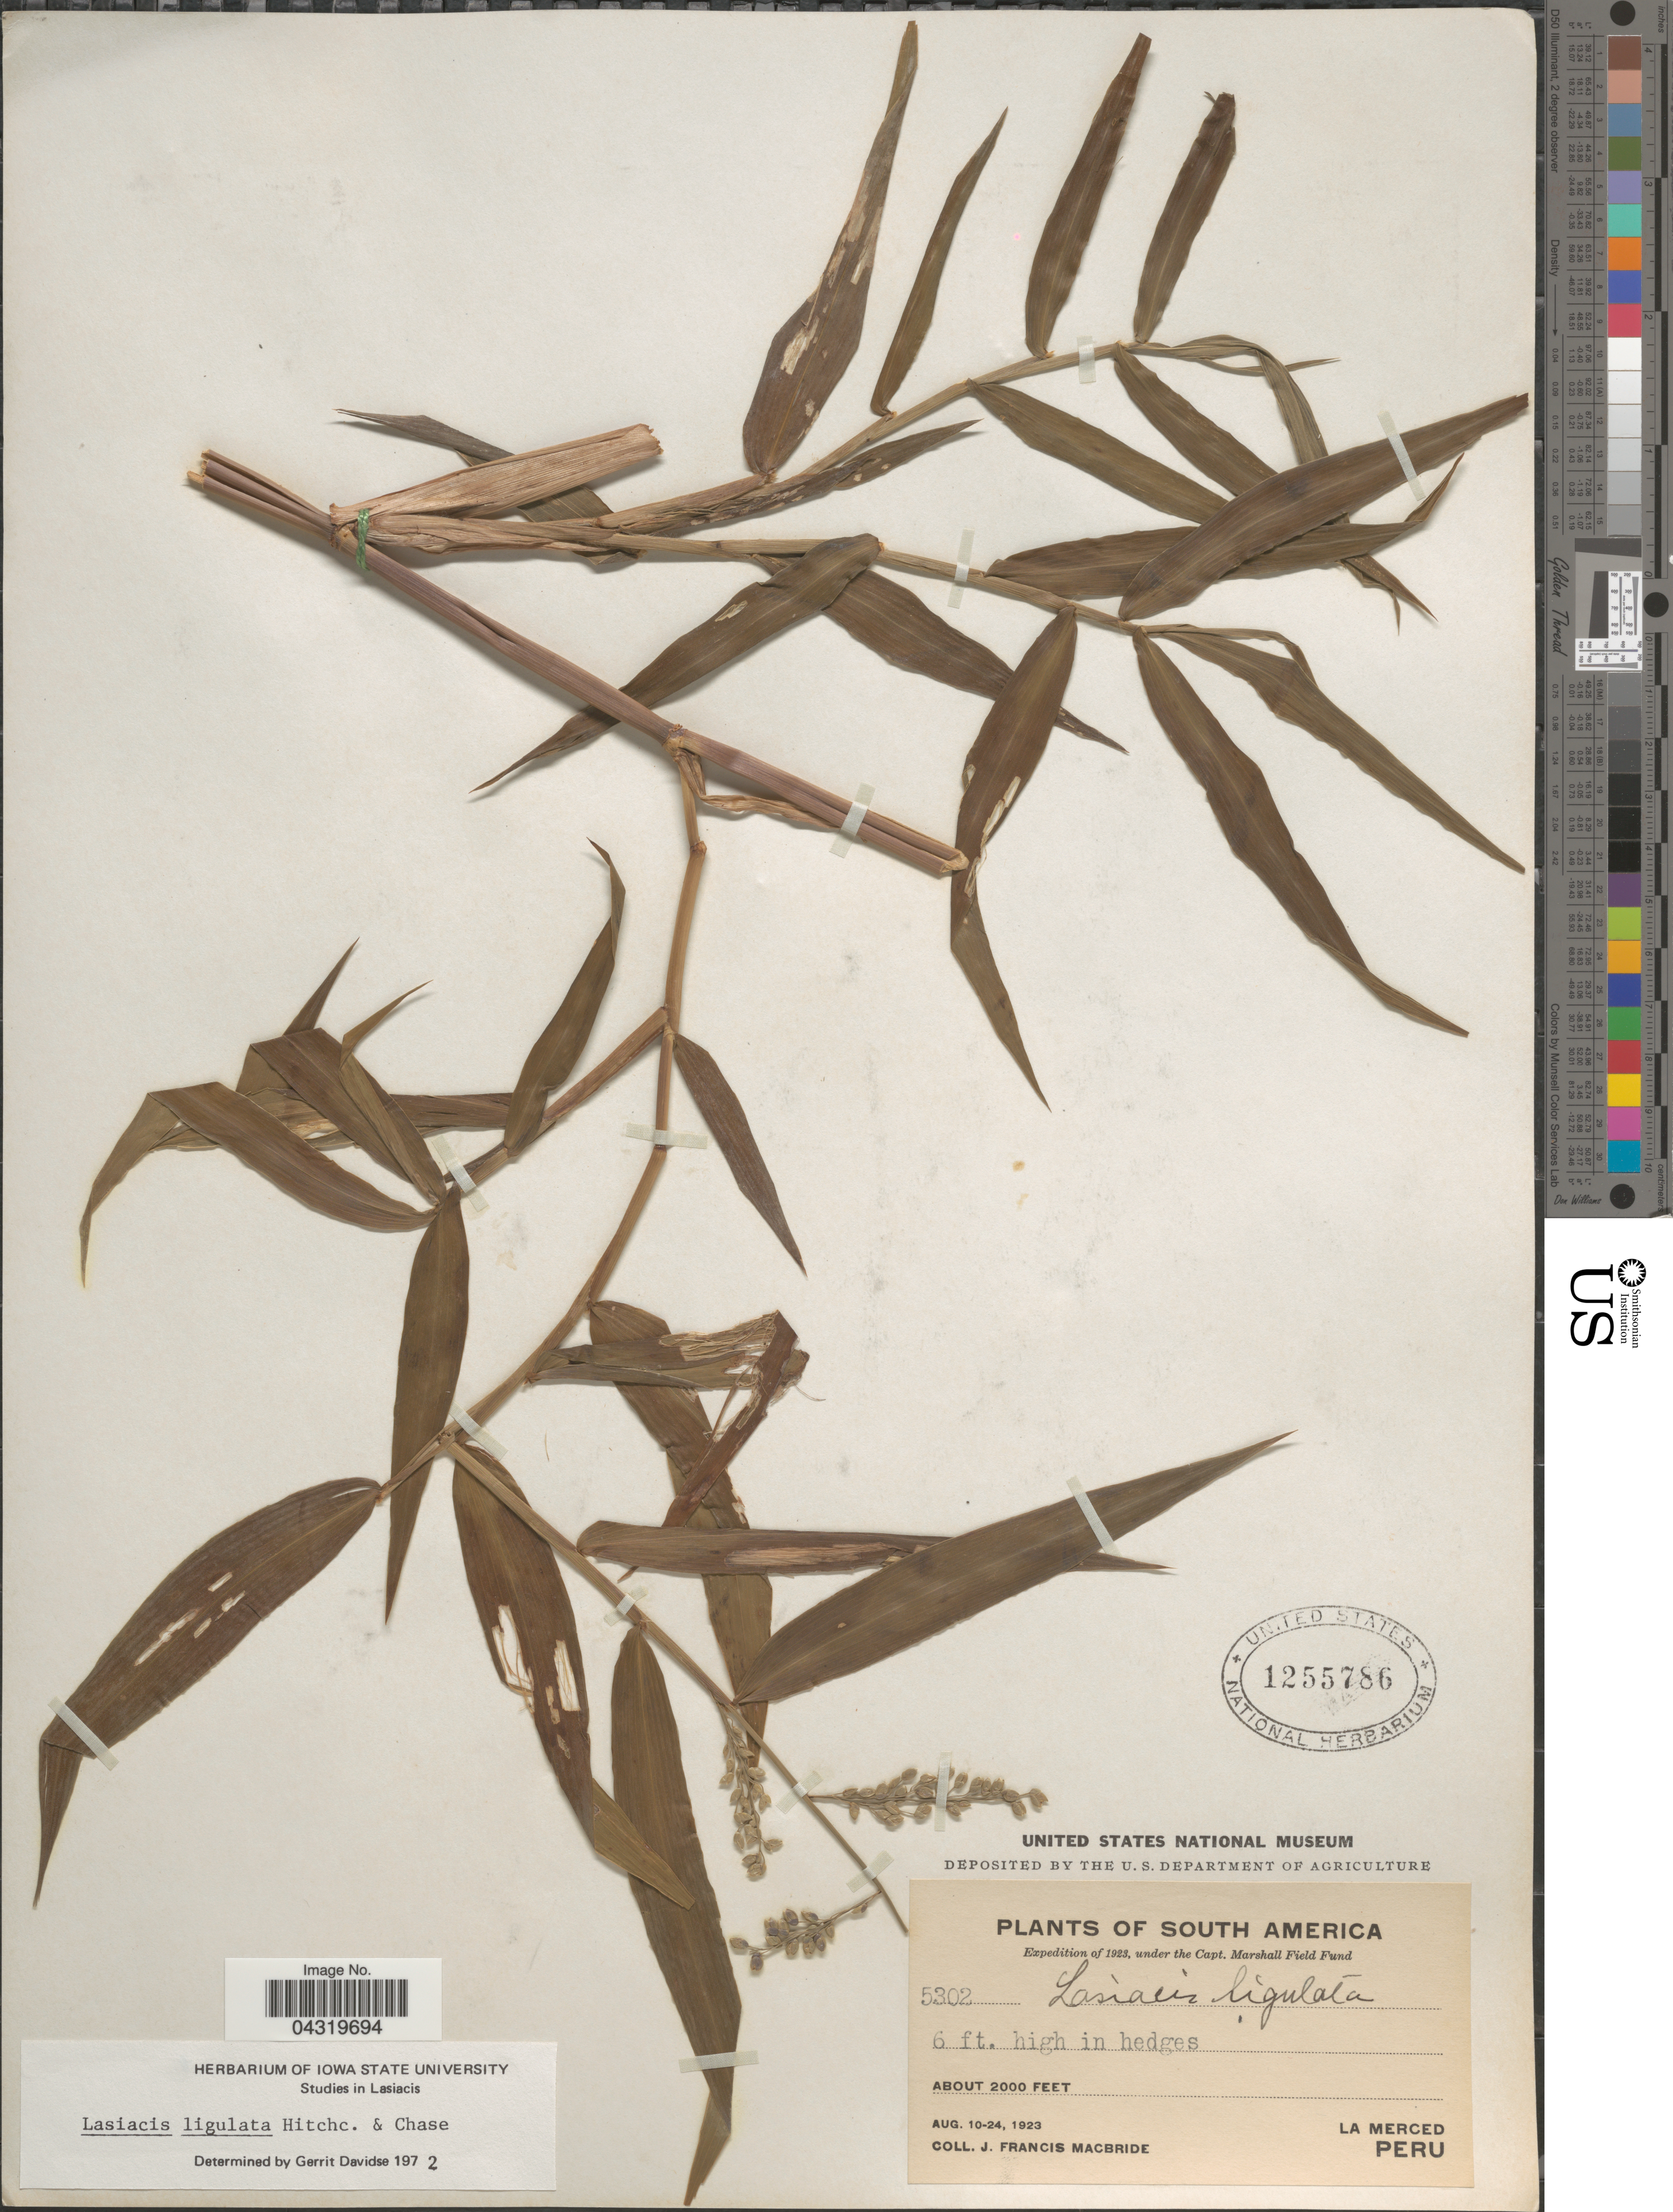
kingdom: Plantae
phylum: Tracheophyta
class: Liliopsida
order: Poales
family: Poaceae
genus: Lasiacis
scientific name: Lasiacis ligulata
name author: Hitchc. & Chase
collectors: J. F. Macbride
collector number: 5302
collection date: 1923-08-10/1923-08-24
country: Peru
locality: Expedition of 1923. La Merced.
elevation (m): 610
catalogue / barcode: US 1255786